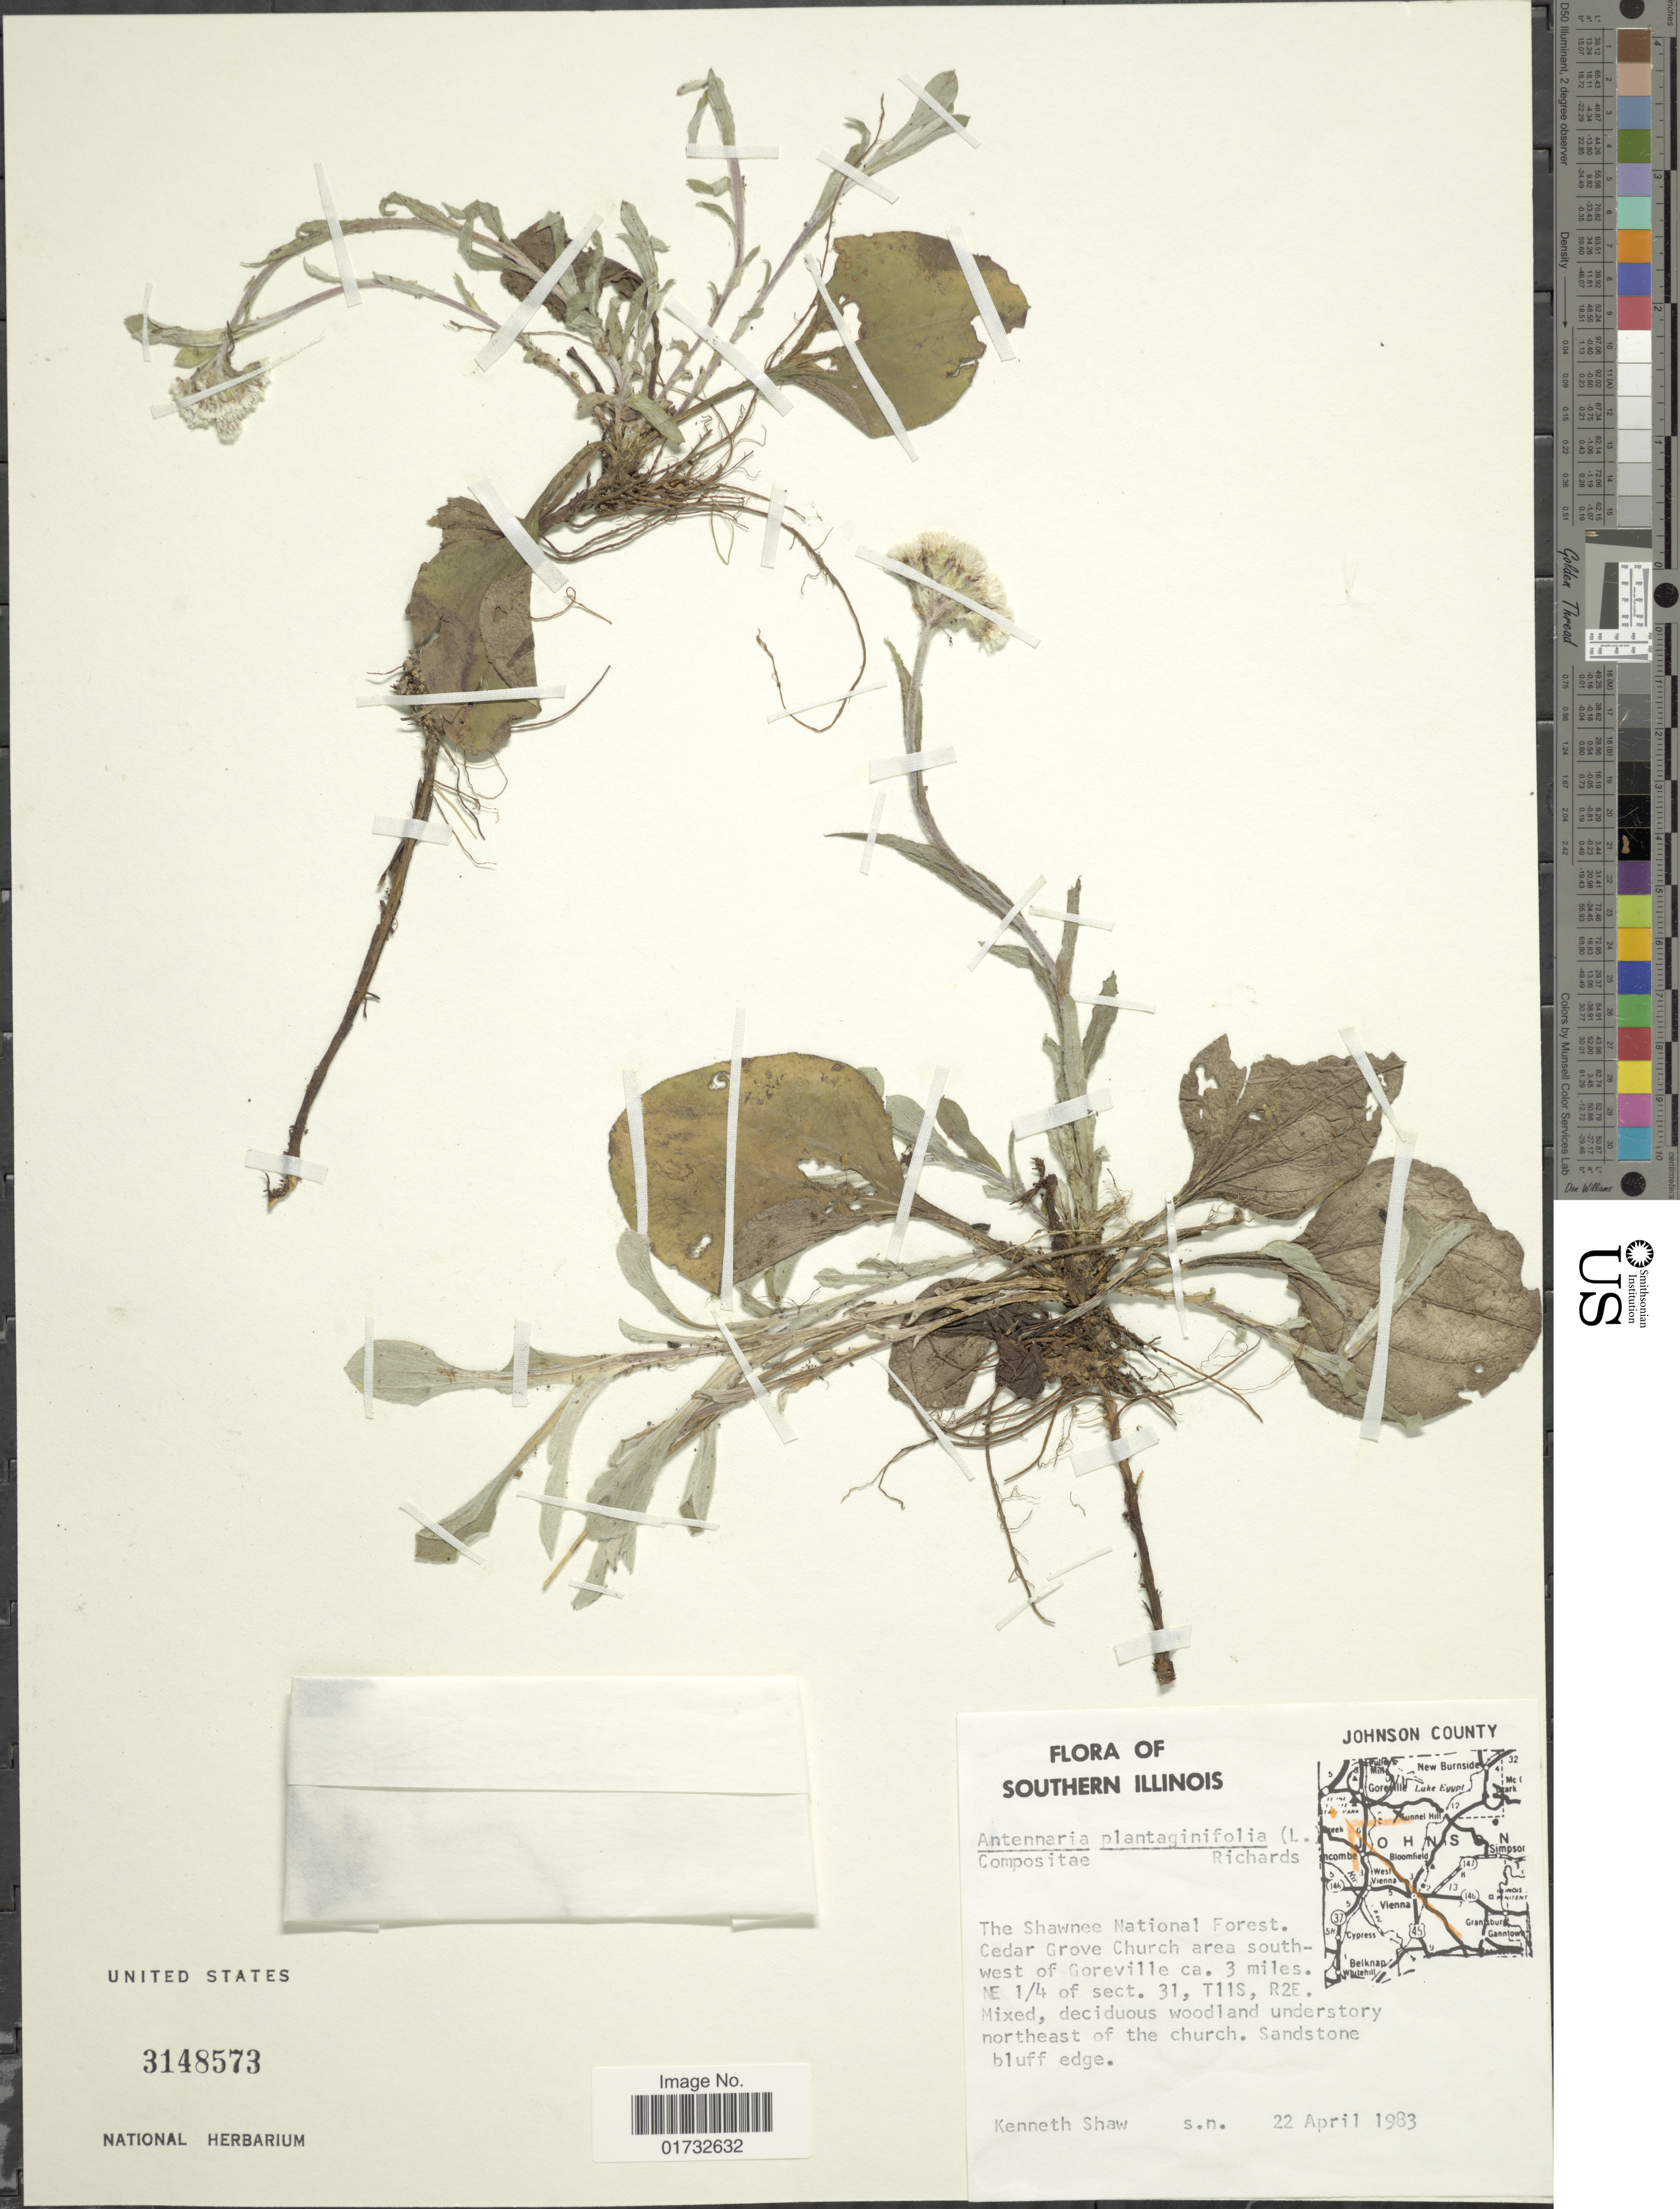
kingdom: Plantae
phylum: Tracheophyta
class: Magnoliopsida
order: Asterales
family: Asteraceae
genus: Antennaria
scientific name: Antennaria plantaginifolia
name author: (L.) Richardson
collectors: K. Shaw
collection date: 1983-04-22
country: United States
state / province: Illinois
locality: Southern Illinois. The Shawnee National Forest. Cedar Grove Church area southwest of Goreville ca. 3 miles. NE 1/4 of sect. 31, T11S, R2E. understory northeast of the church. Johnson County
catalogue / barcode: US 3148573